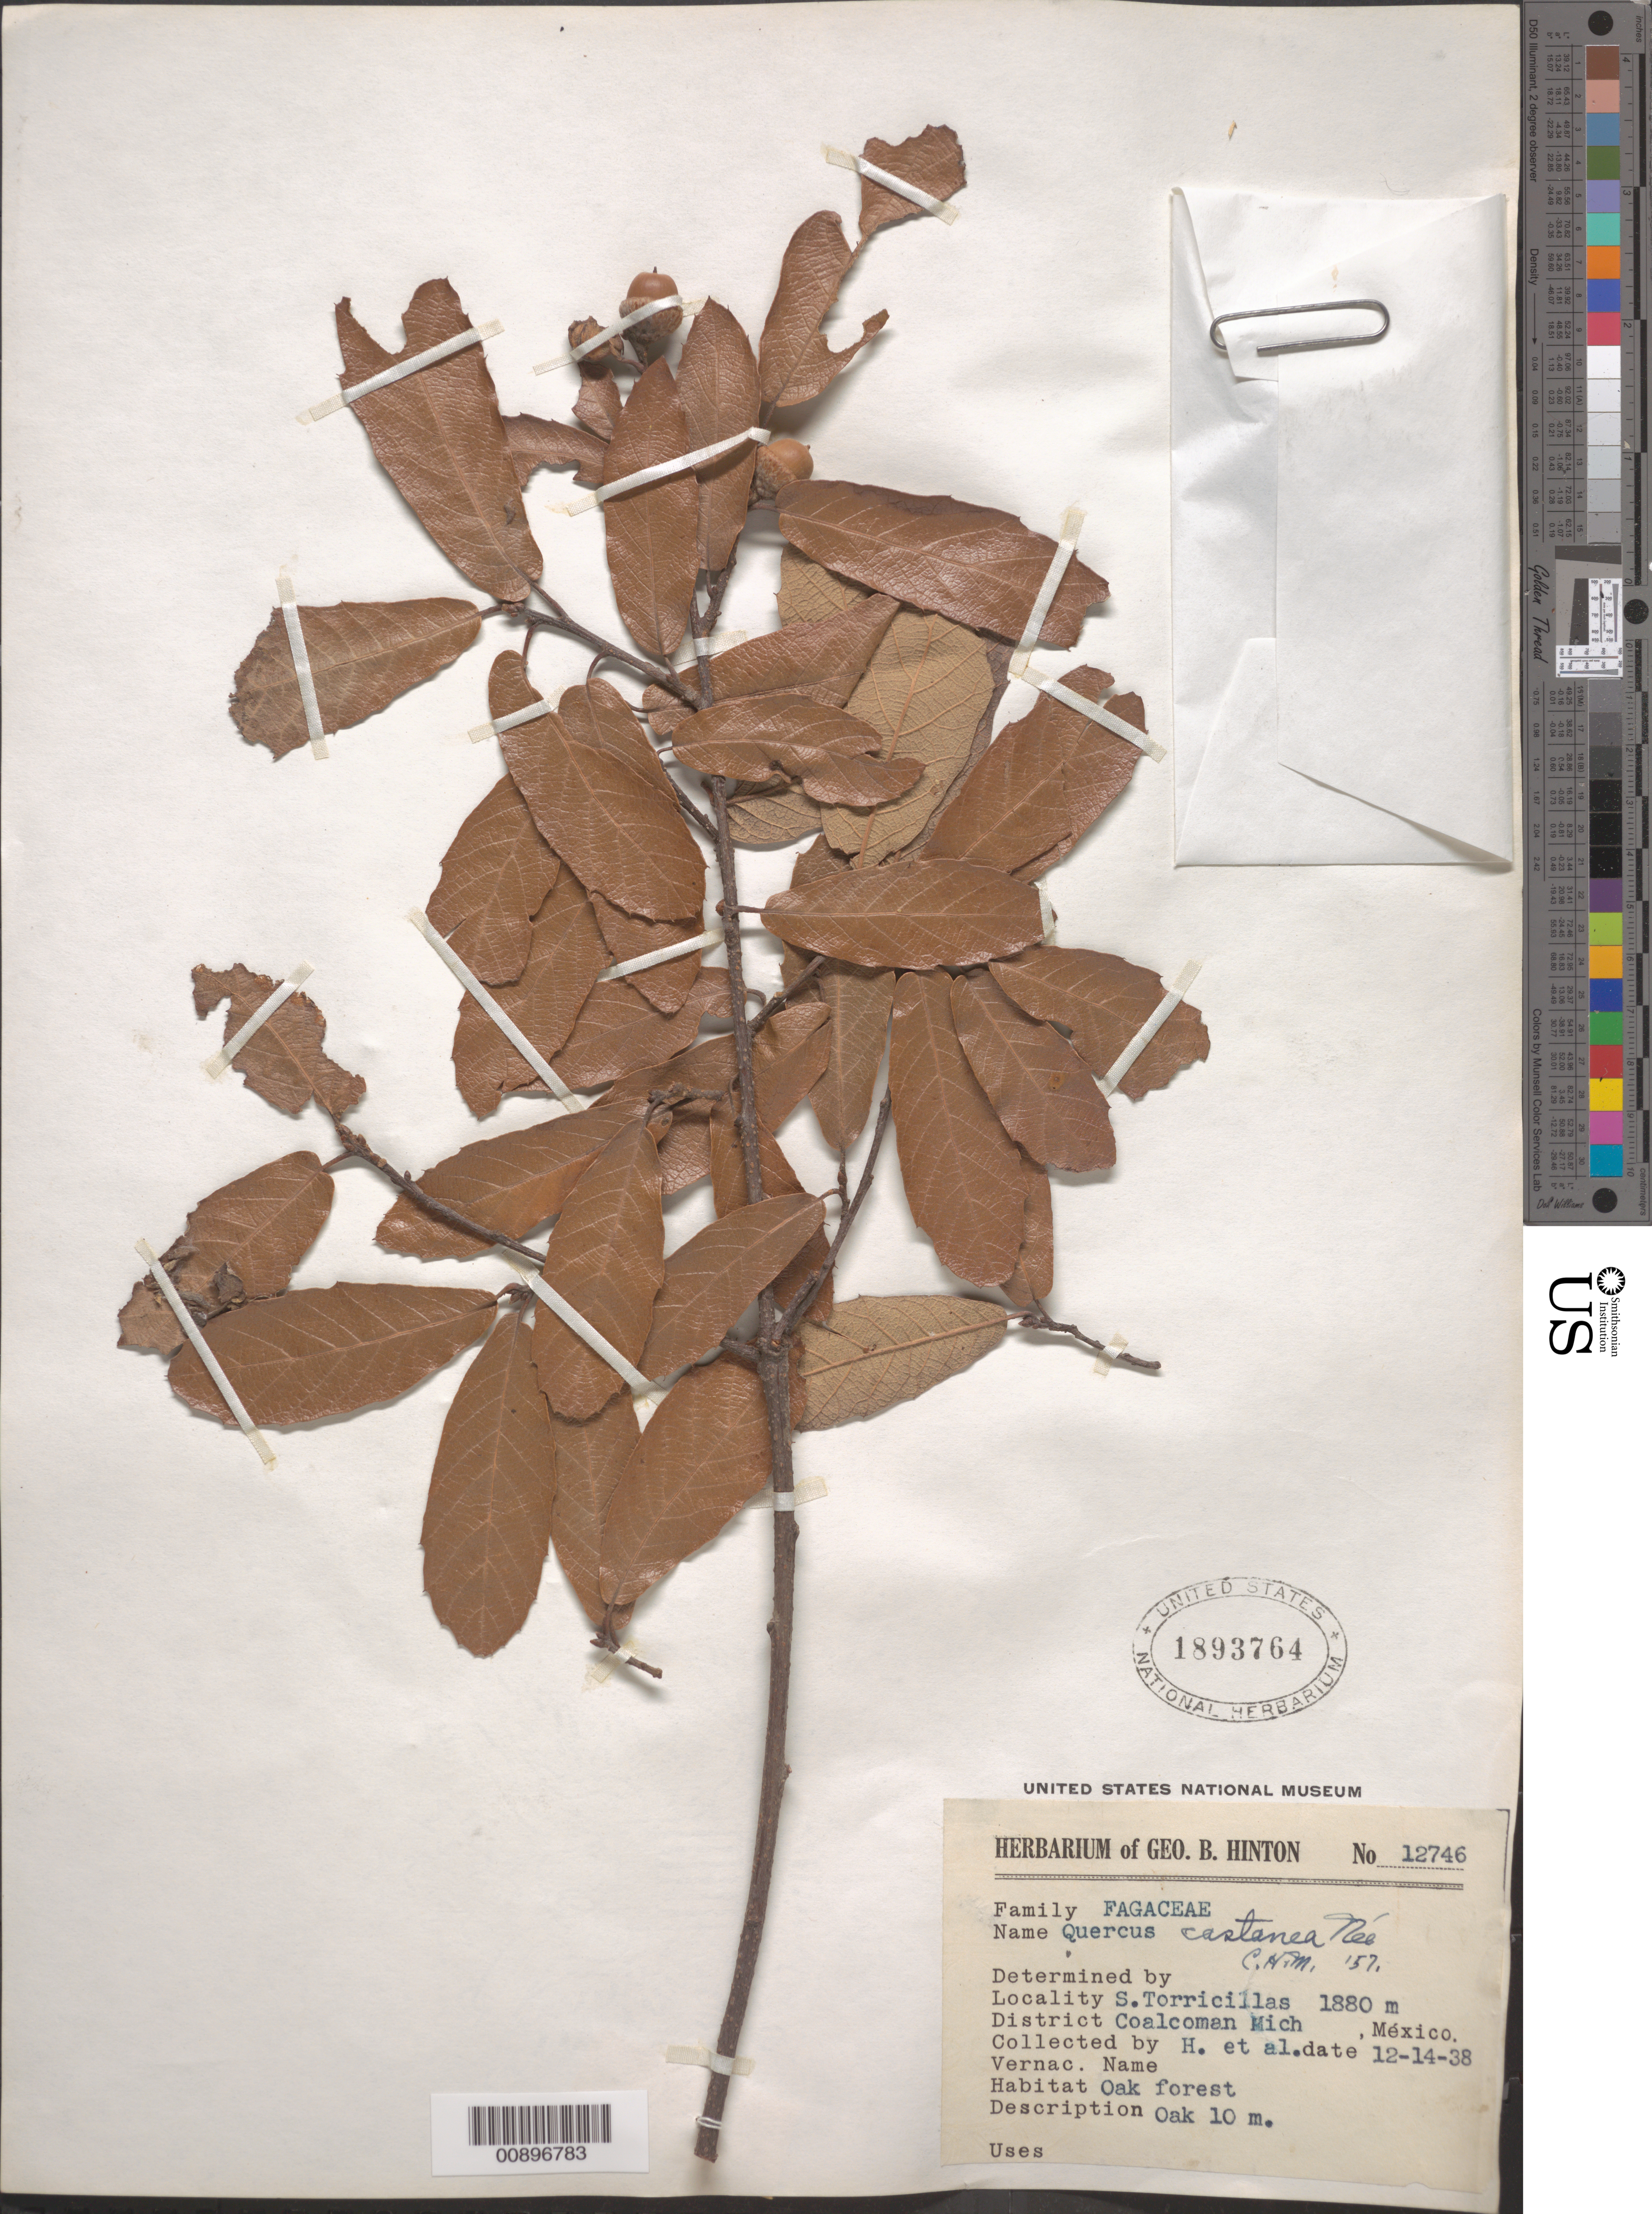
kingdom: Plantae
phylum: Tracheophyta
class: Magnoliopsida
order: Fagales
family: Fagaceae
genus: Quercus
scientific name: Quercus castanea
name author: Née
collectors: G. B. Hinton & et al.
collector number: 12746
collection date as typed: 14 Dec 1938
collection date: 1938-12-14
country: Mexico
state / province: Michoacán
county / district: Coalcomán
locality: Sierra Torricillas, District Coalcomán, Michoacán.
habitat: Oak forest.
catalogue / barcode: US 1893764